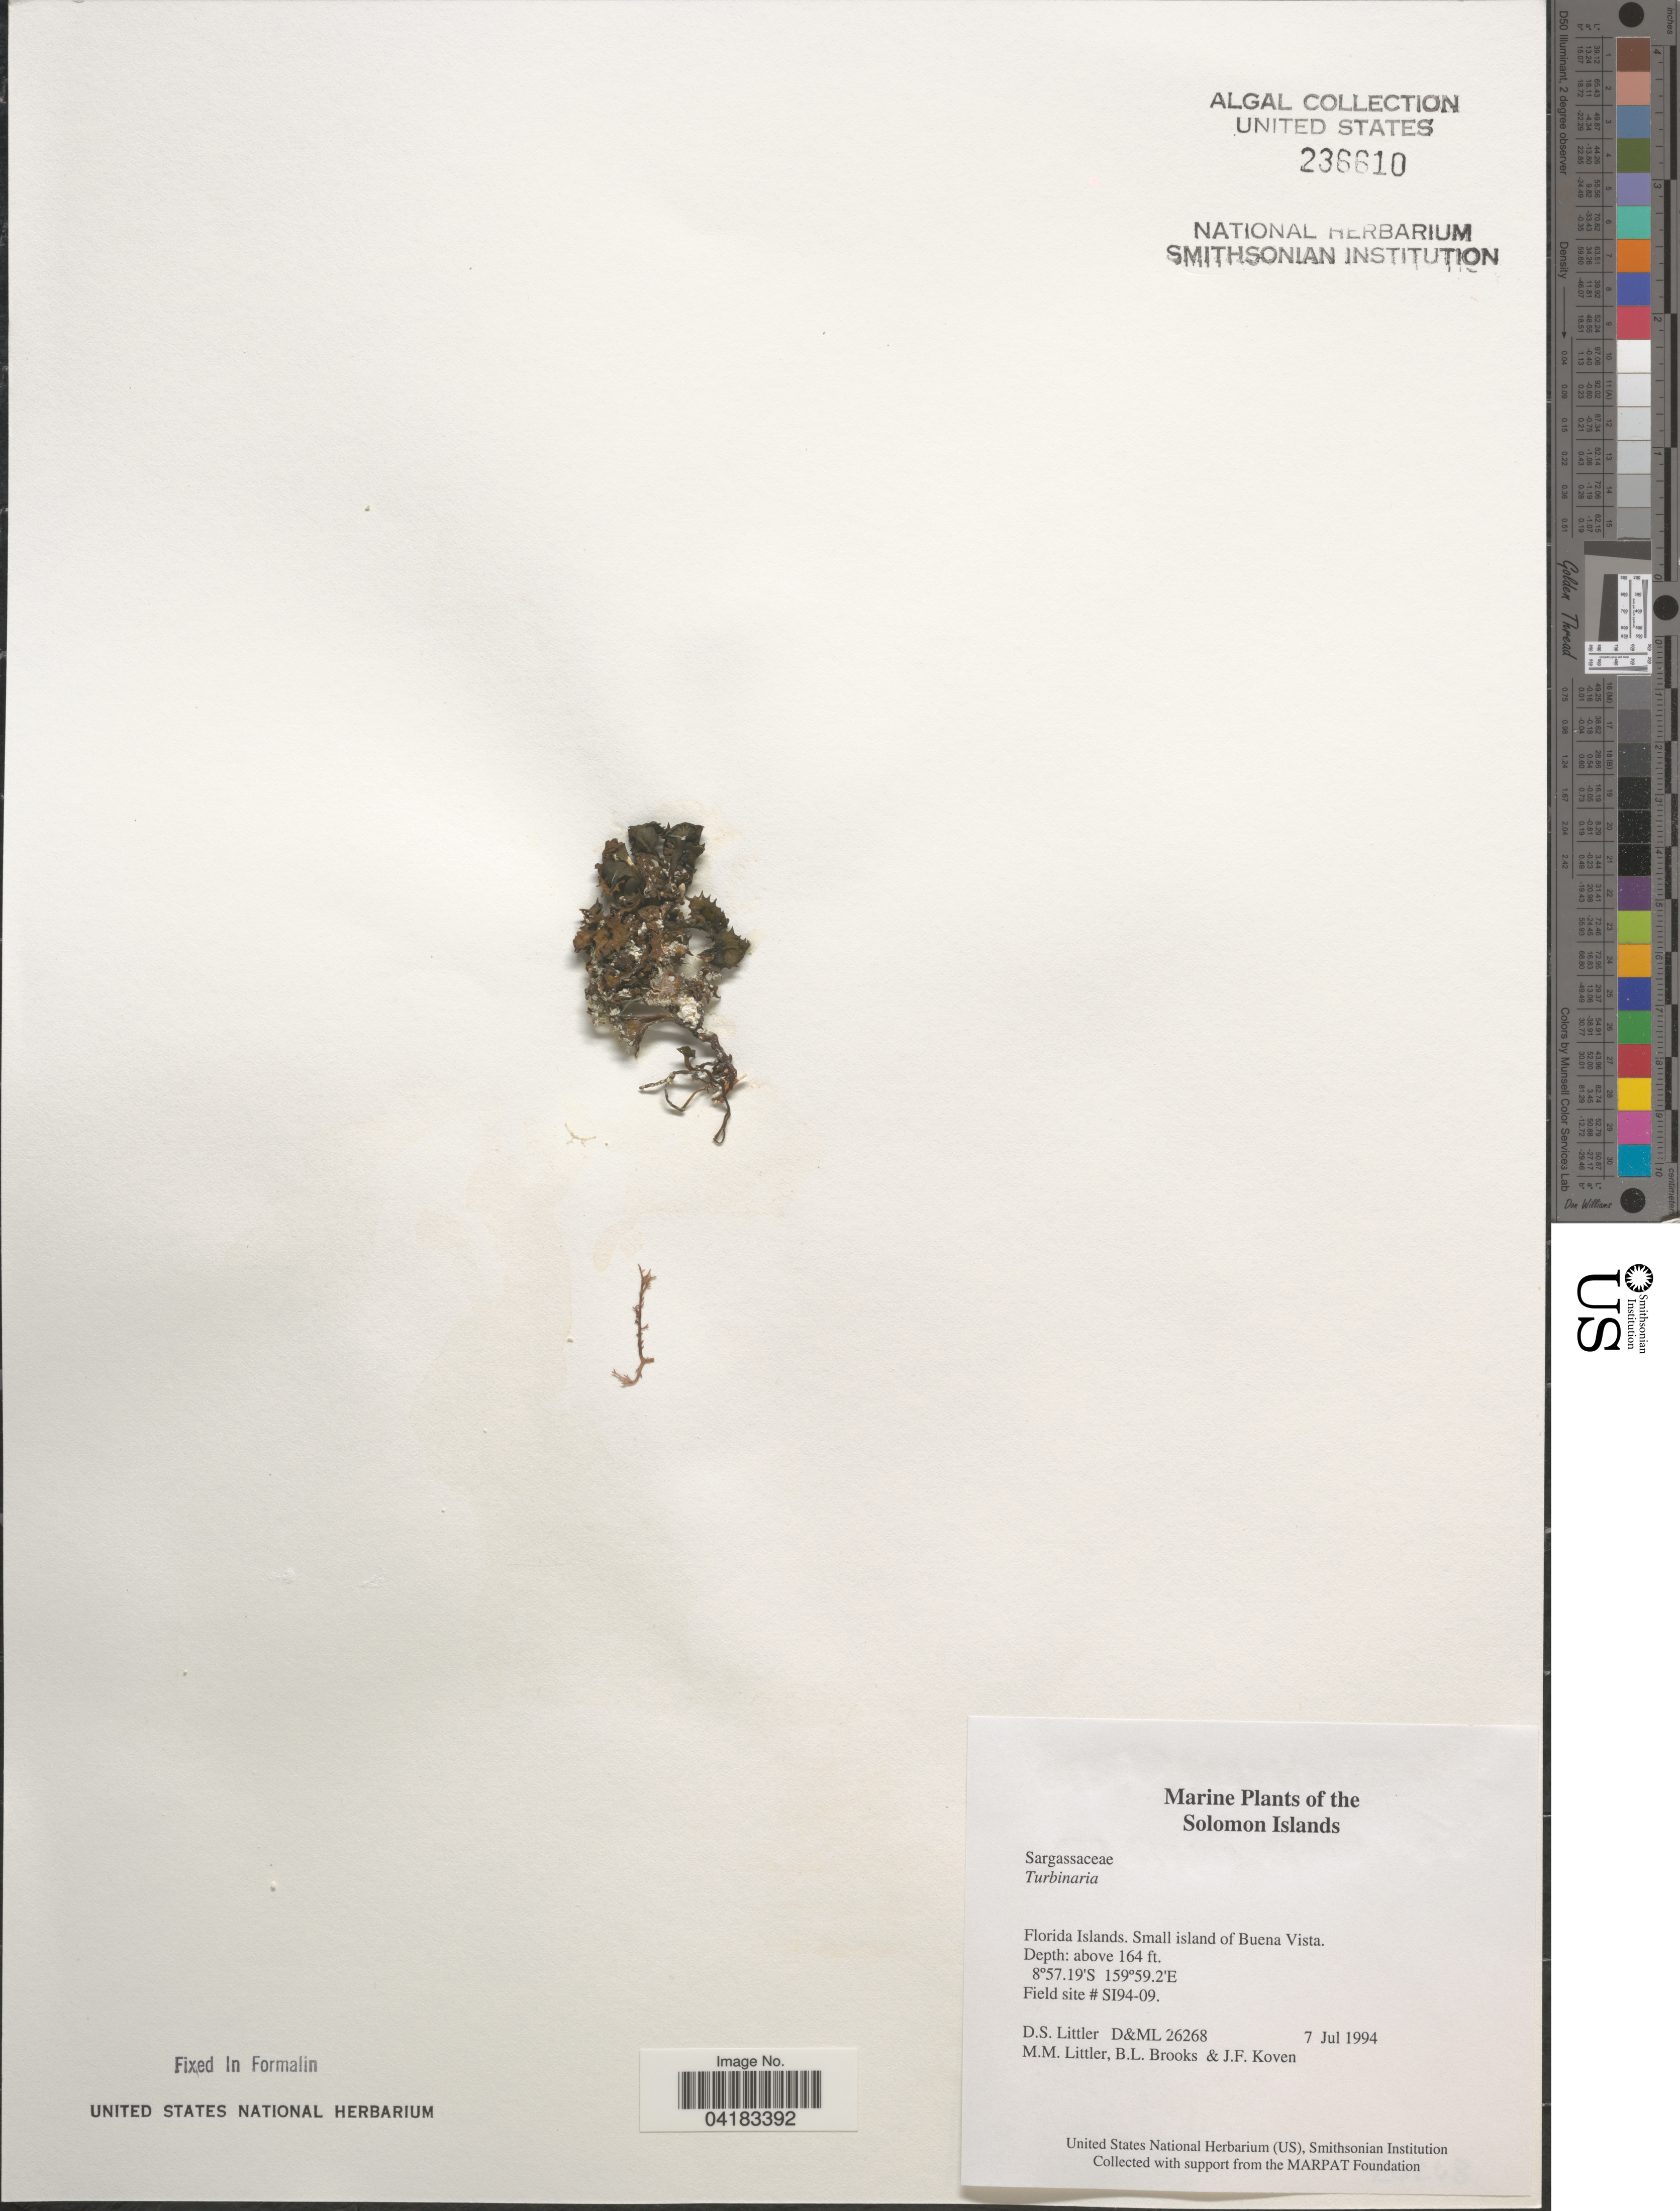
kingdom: Chromista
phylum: Ochrophyta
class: Phaeophyceae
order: Fucales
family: Sargassaceae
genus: Turbinaria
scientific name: Turbinaria sp.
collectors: D. S. Littler, B. Brooks & J. Koven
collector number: D&ML26268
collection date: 1994-07-07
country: Solomon Islands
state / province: Solomon Islands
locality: Florida Islands. Small island of Buena Vista. Field site # SI94-09.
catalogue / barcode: US 236610